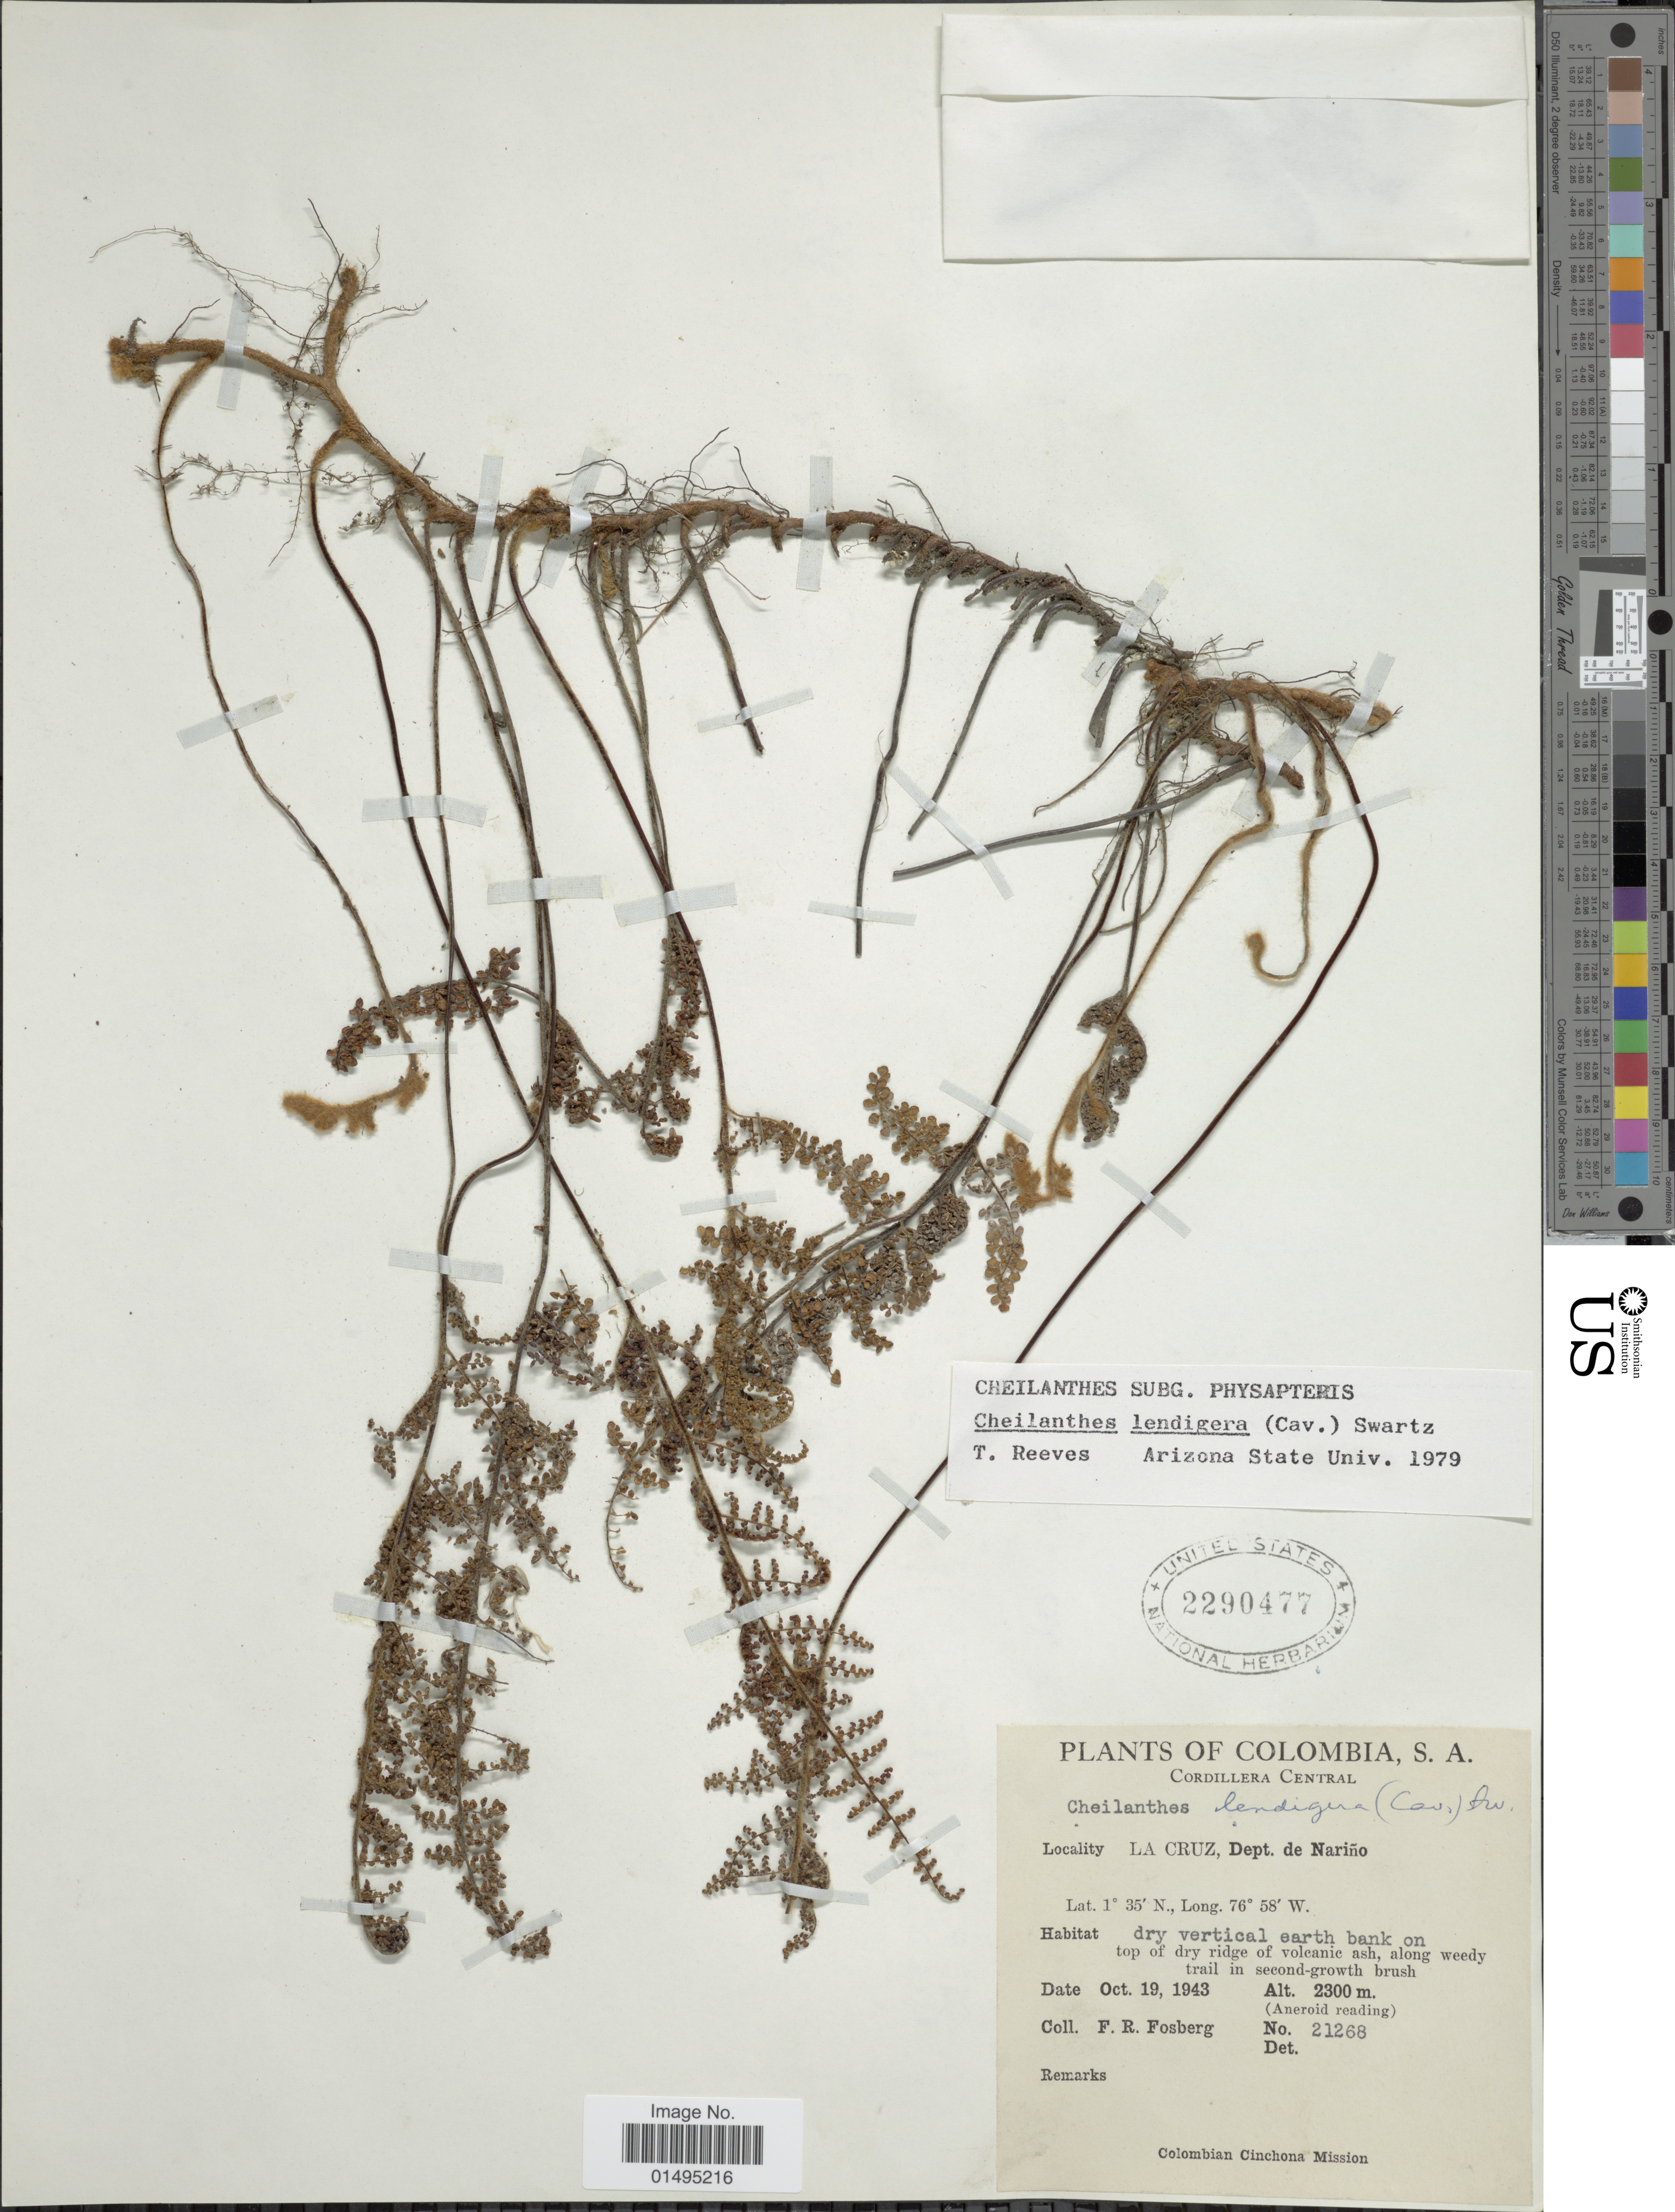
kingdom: Plantae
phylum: Tracheophyta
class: Polypodiopsida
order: Polypodiales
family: Pteridaceae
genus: Myriopteris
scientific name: Myriopteris lendigera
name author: (Cav.) J. Sm.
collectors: F. R. Fosberg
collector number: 21268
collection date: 1943-10-19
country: Colombia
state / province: Nariño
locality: Colombia, S.A. Cordillera Central, La Cruz, Dept. de Narino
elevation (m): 2300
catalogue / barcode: US 2260477